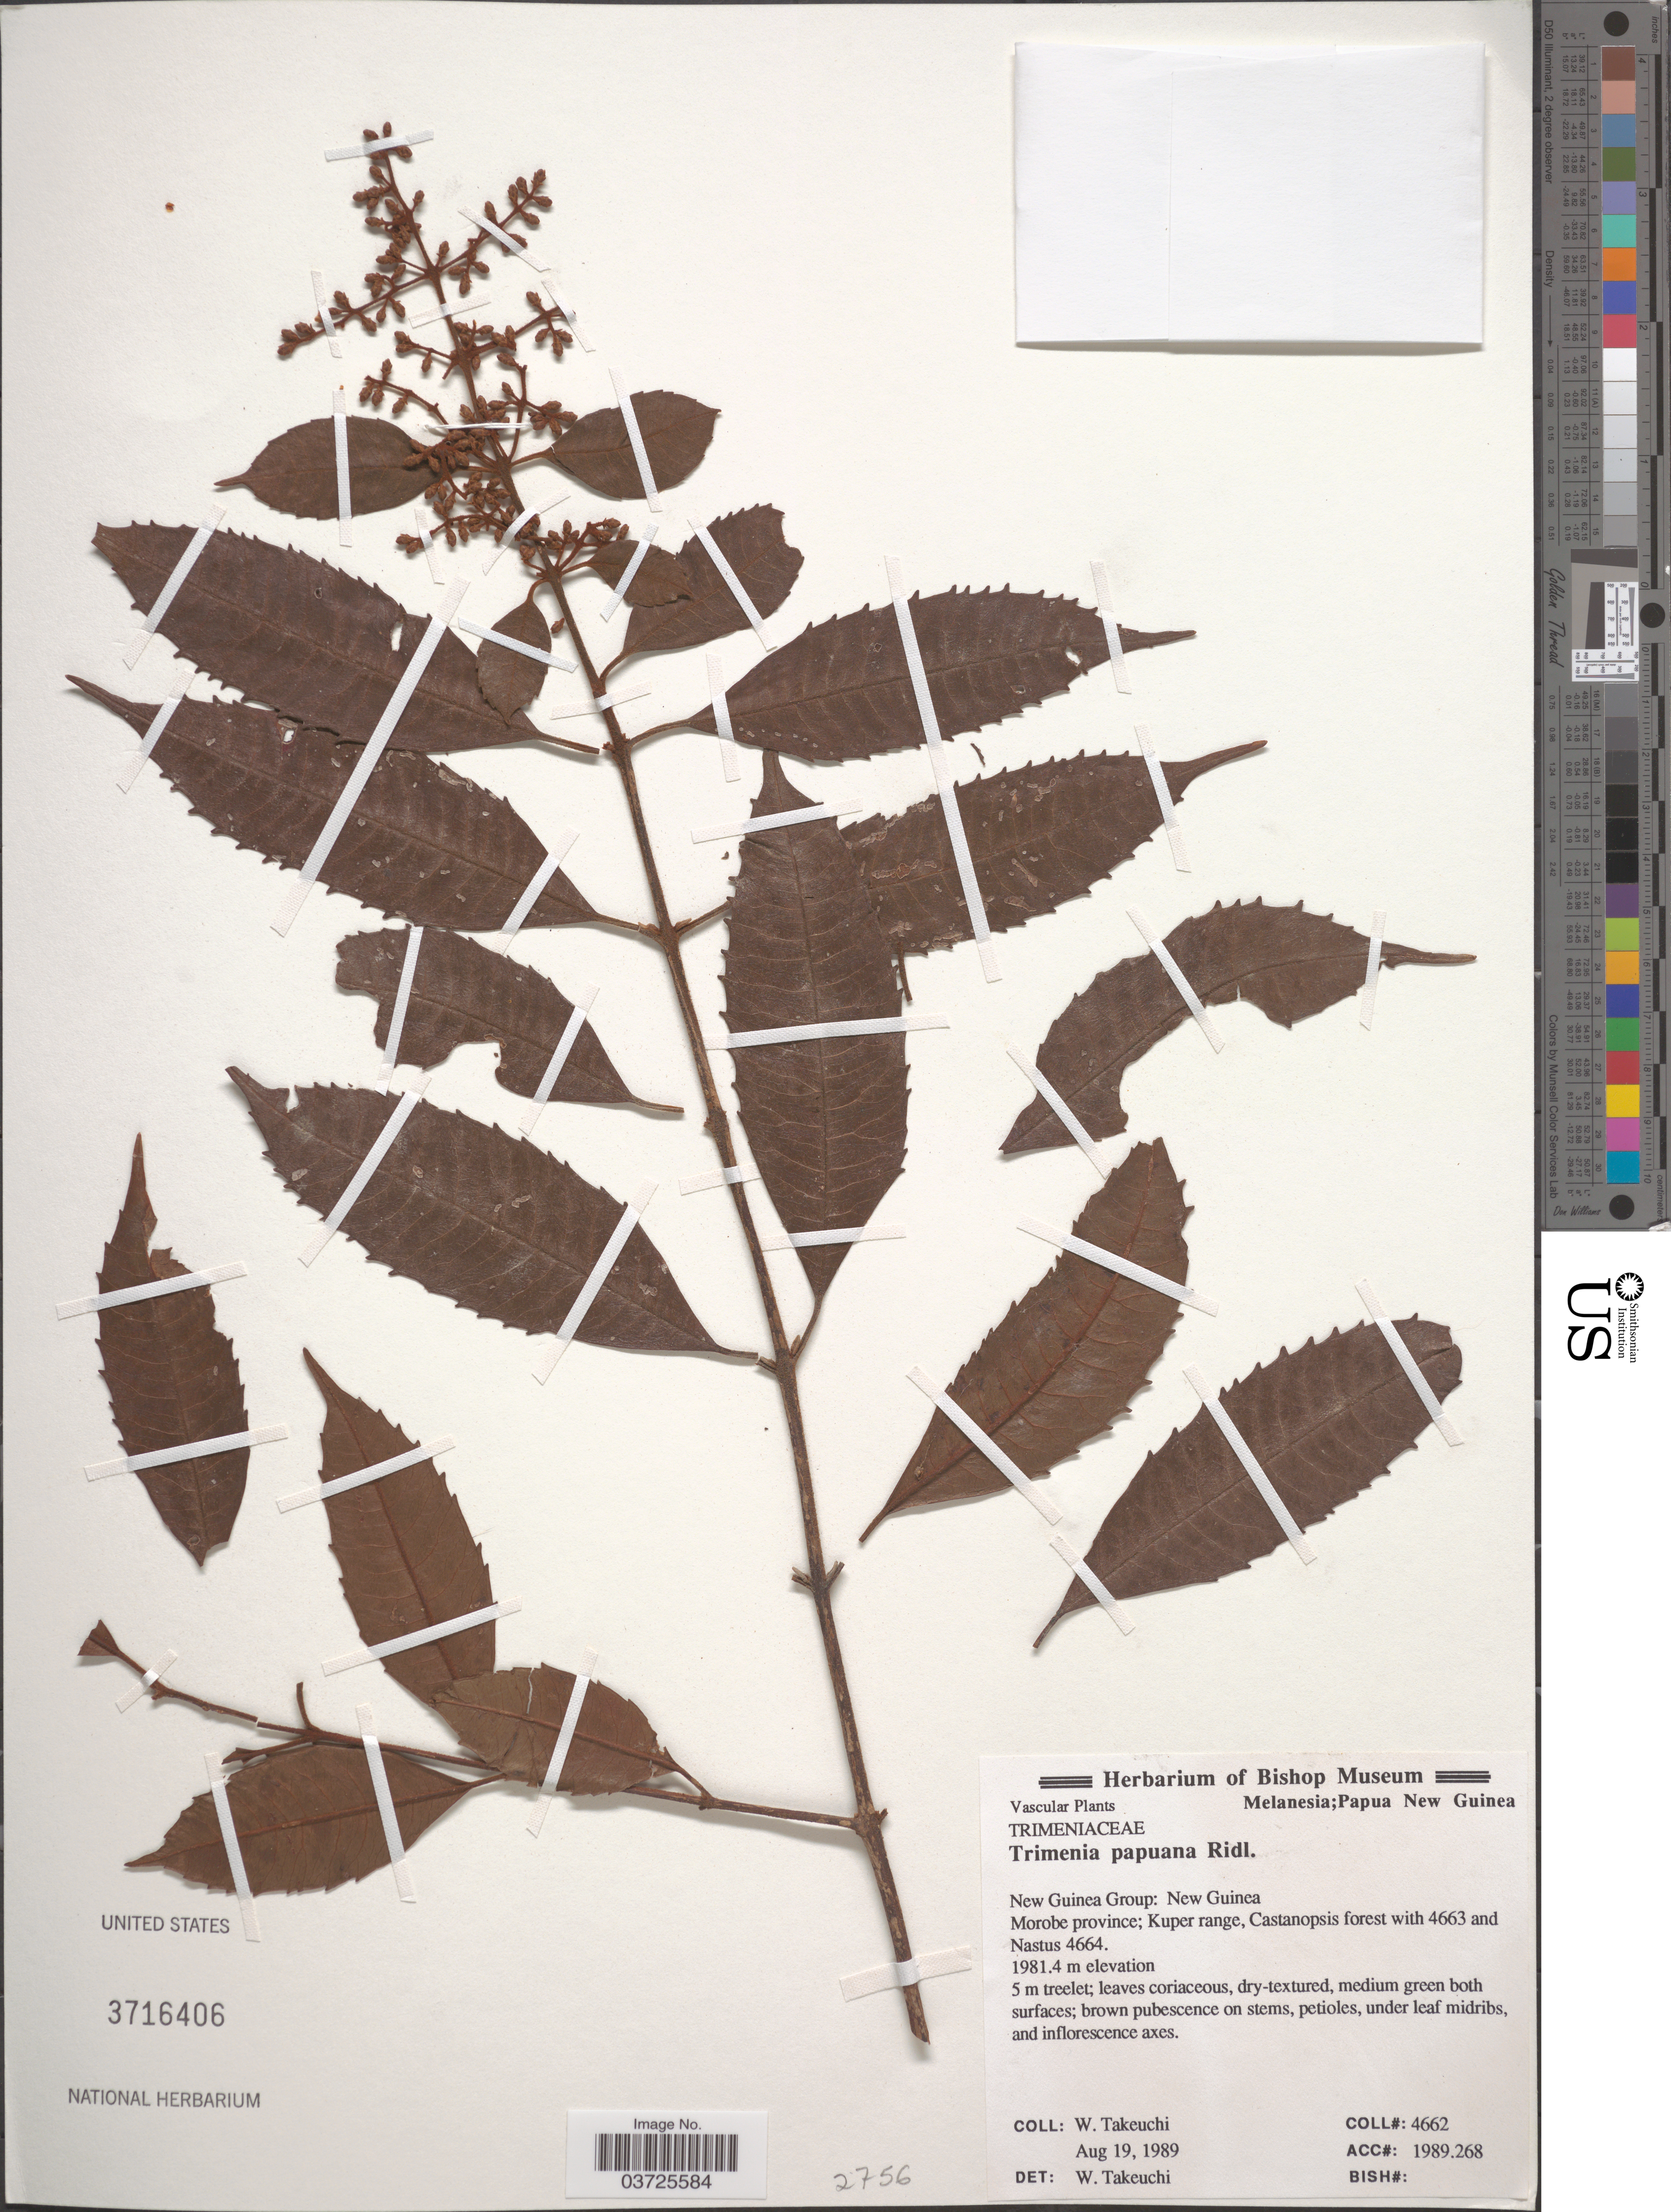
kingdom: Plantae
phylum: Tracheophyta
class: Magnoliopsida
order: Austrobaileyales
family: Trimeniaceae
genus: Trimenia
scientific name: Trimenia papuana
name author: Ridl.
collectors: W. Takeuchi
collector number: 4662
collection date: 1989-08-19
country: Papua New Guinea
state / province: Morobe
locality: New Guinea Group: New Guinea. Kupper range.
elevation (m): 1981.4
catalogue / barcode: US 3716406